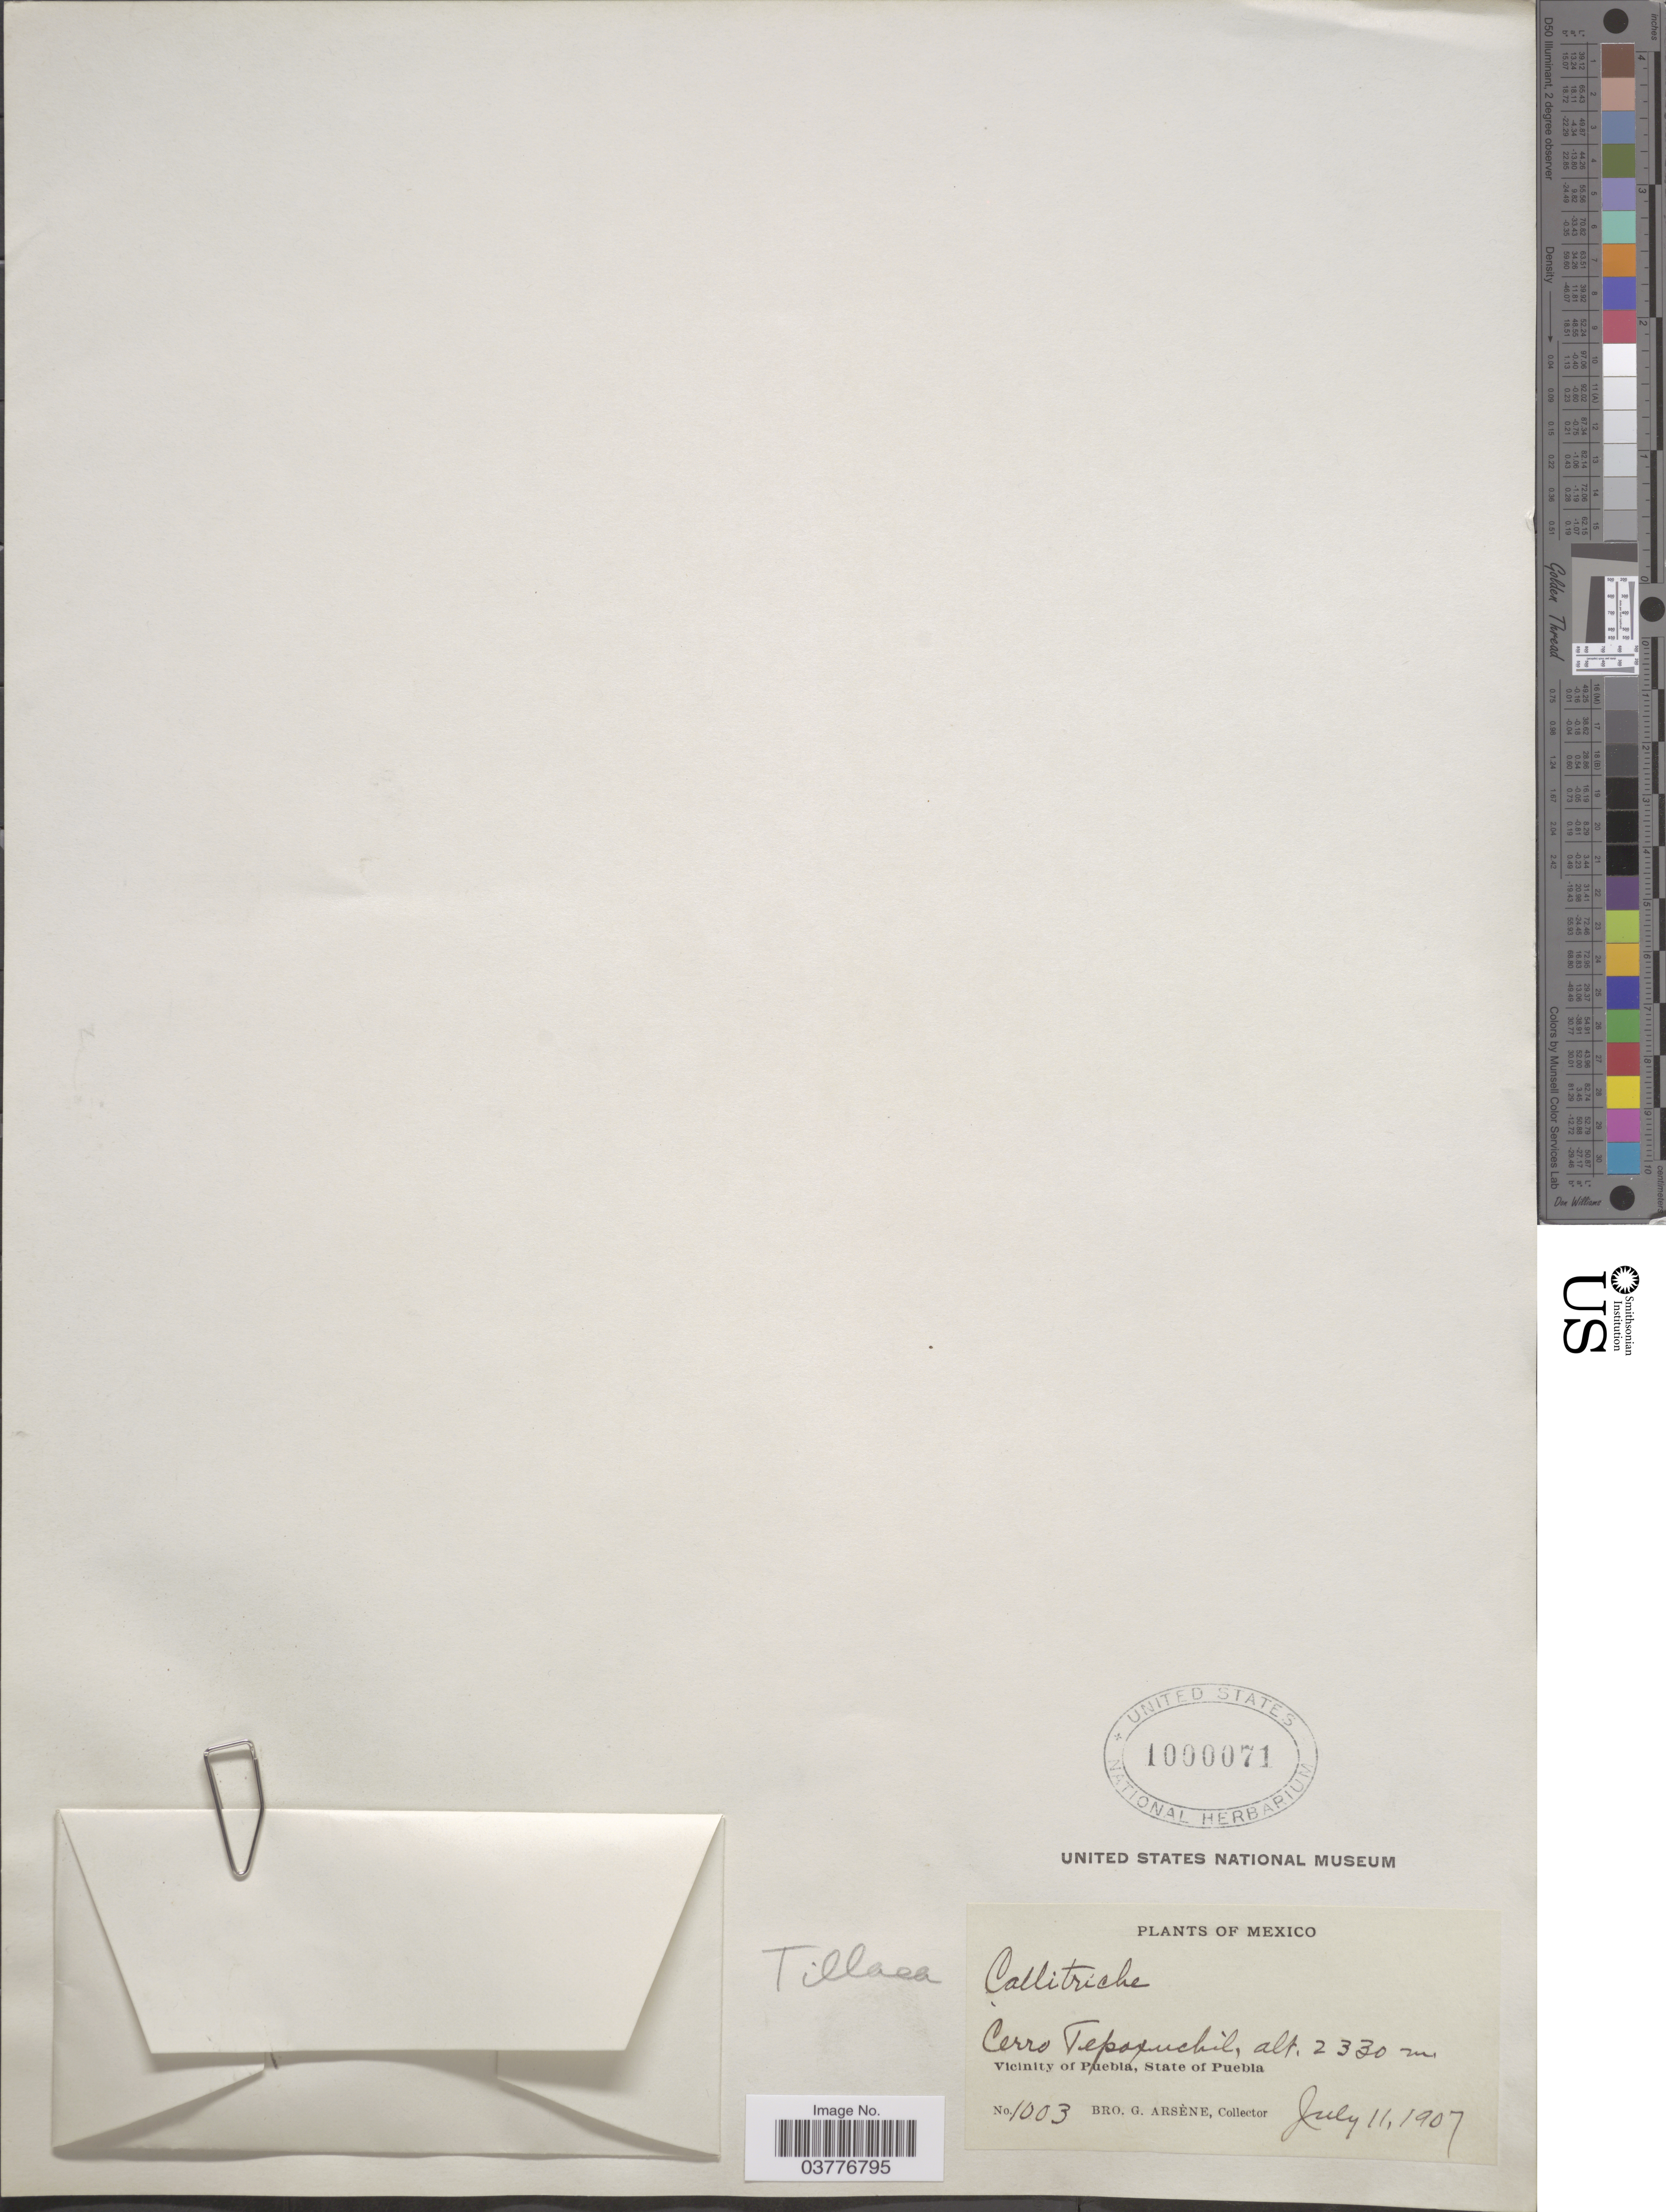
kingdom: Plantae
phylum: Tracheophyta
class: Magnoliopsida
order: Saxifragales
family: Crassulaceae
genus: Crassula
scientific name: Crassula sp.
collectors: Bro. G. Arsène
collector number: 1003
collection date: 1907-07-11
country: Mexico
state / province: Puebla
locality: Cerro Tepaxuchil. Vicinity of Puebla.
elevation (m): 2330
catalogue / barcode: US 1000071